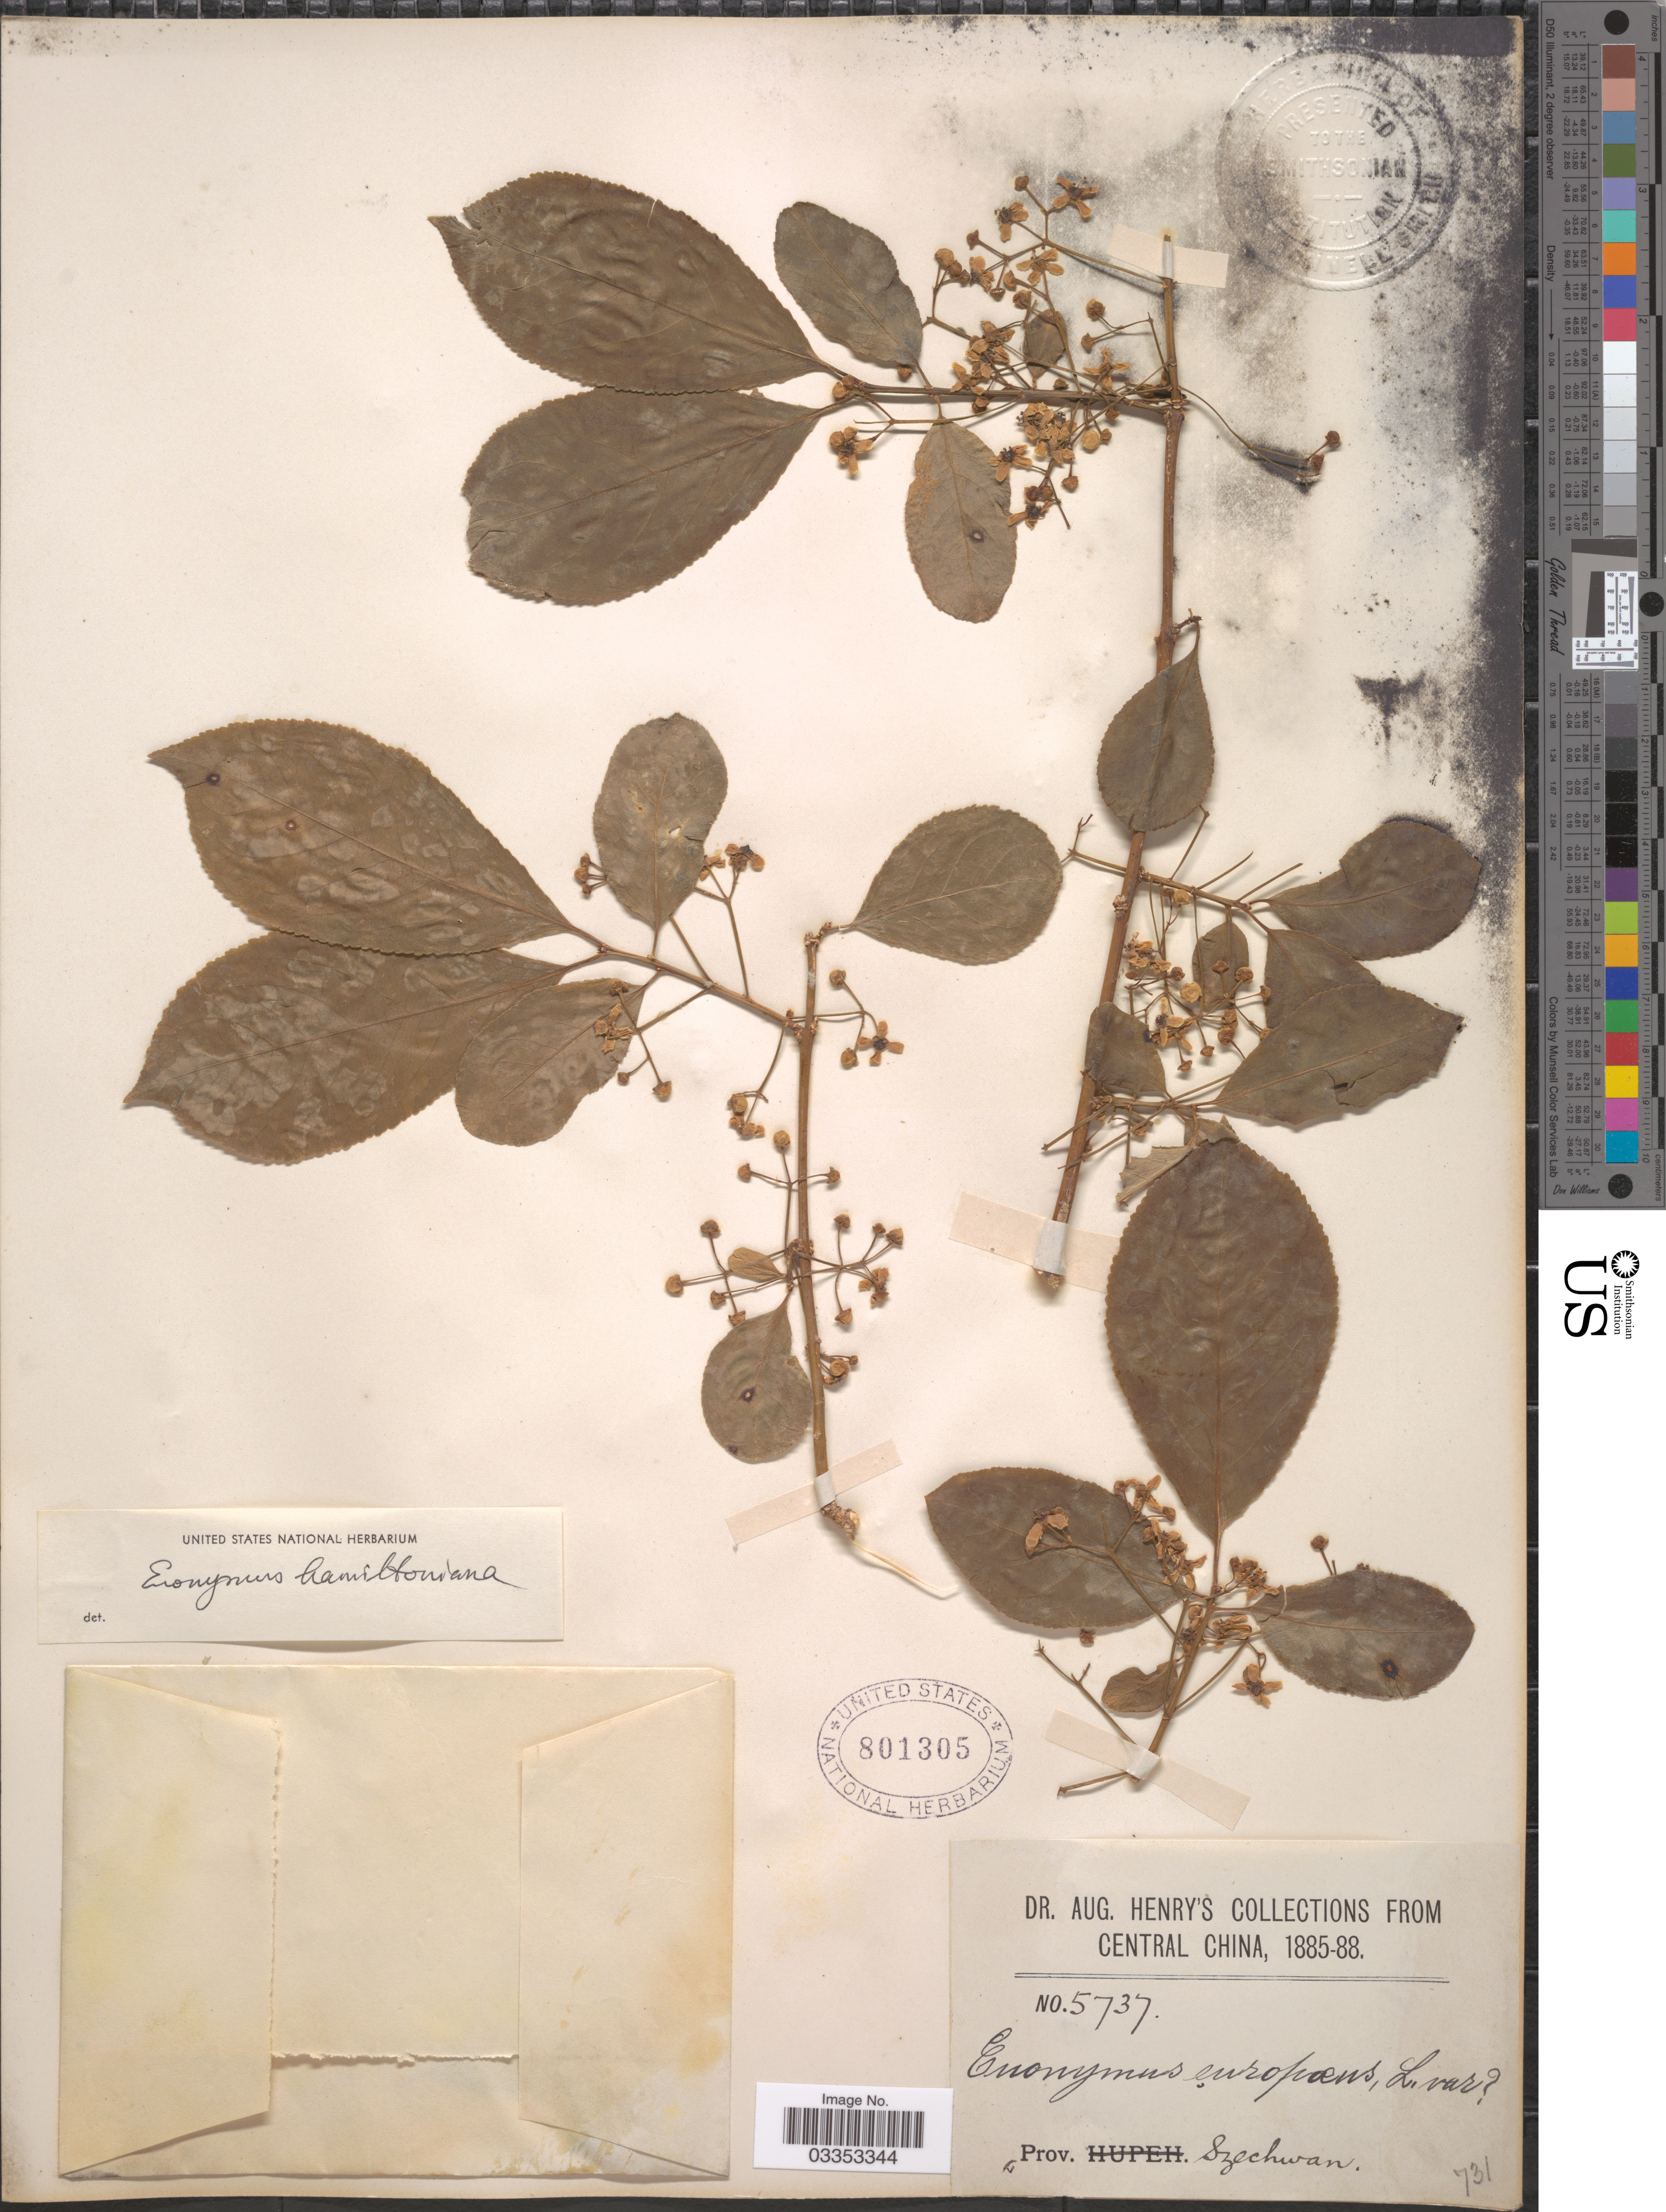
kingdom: Plantae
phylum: Tracheophyta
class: Magnoliopsida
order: Celastrales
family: Celastraceae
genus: Euonymus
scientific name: Euonymus hamiltonianus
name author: Wall.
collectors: A. Henry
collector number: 5737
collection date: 1885/1888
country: China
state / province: Sichuan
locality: Central China. Prov. Szechwan.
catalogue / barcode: US 801305